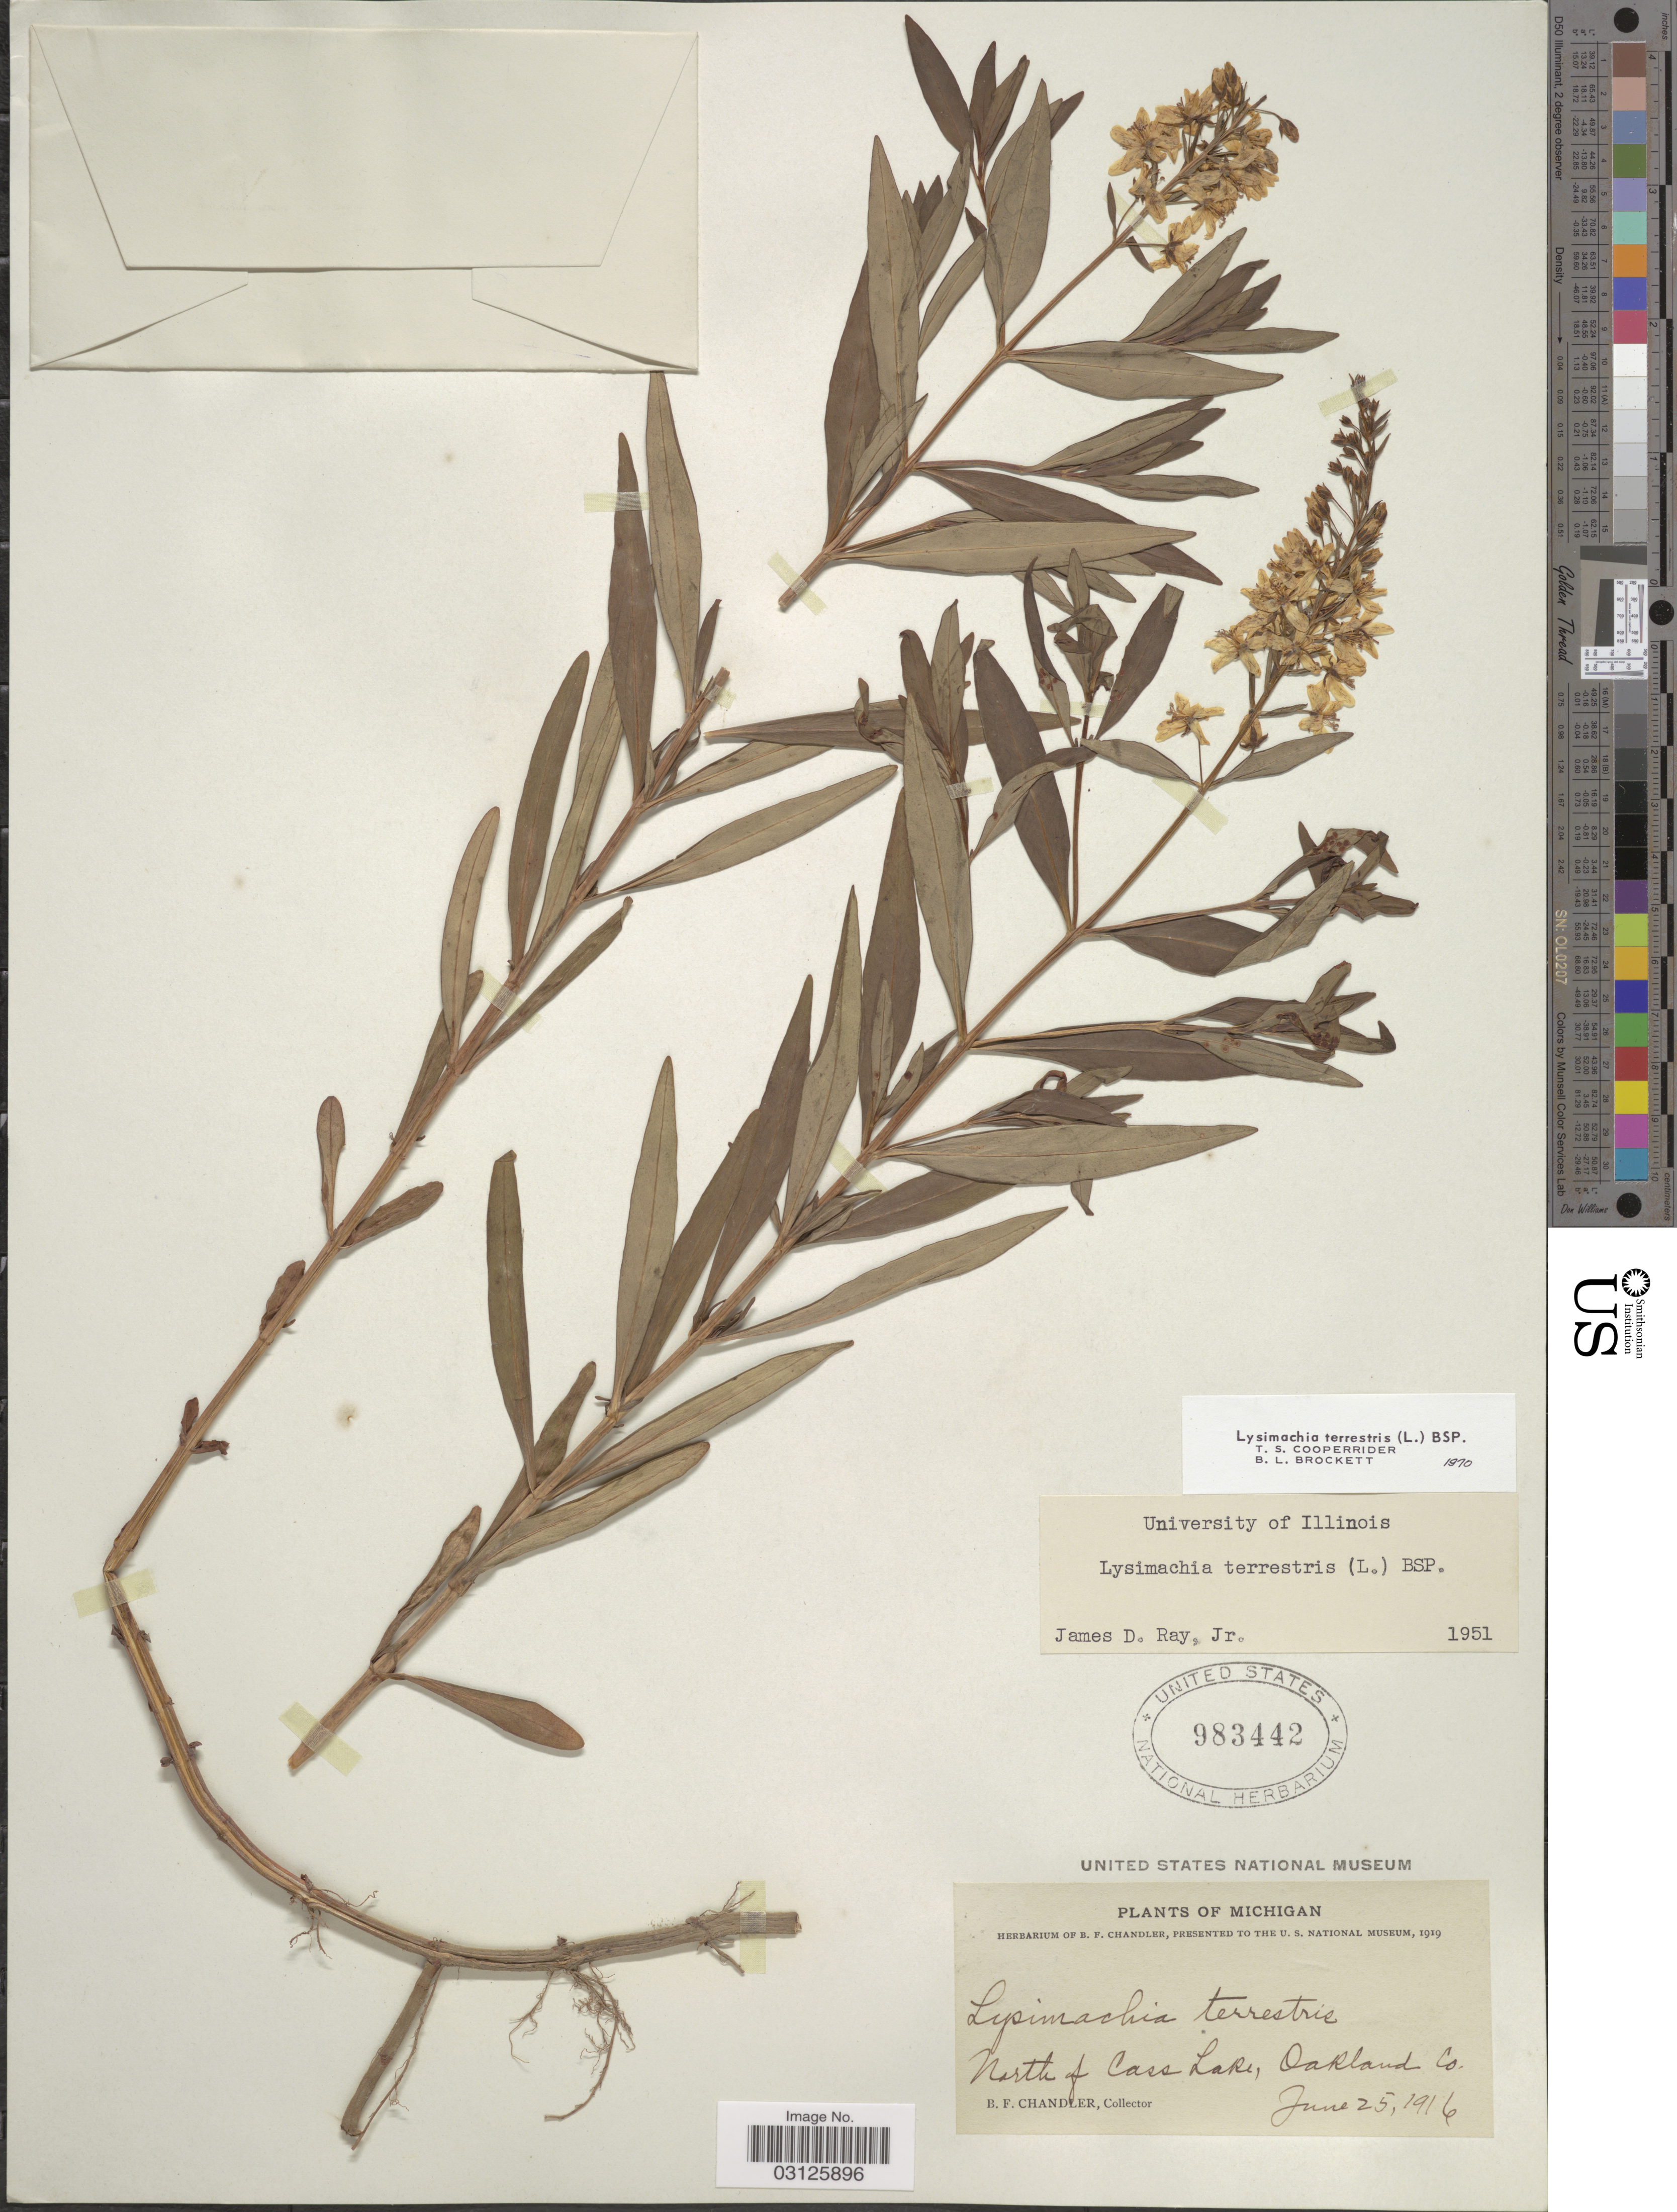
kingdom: Plantae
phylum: Tracheophyta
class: Magnoliopsida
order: Ericales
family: Primulaceae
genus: Lysimachia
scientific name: Lysimachia terrestris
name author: (L.) Britton, Stearns & Poggenb.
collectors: B. F. Chandler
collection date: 1916-06-25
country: United States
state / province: Michigan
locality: North of Cass Lake, Oakland Co.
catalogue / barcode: US 983442